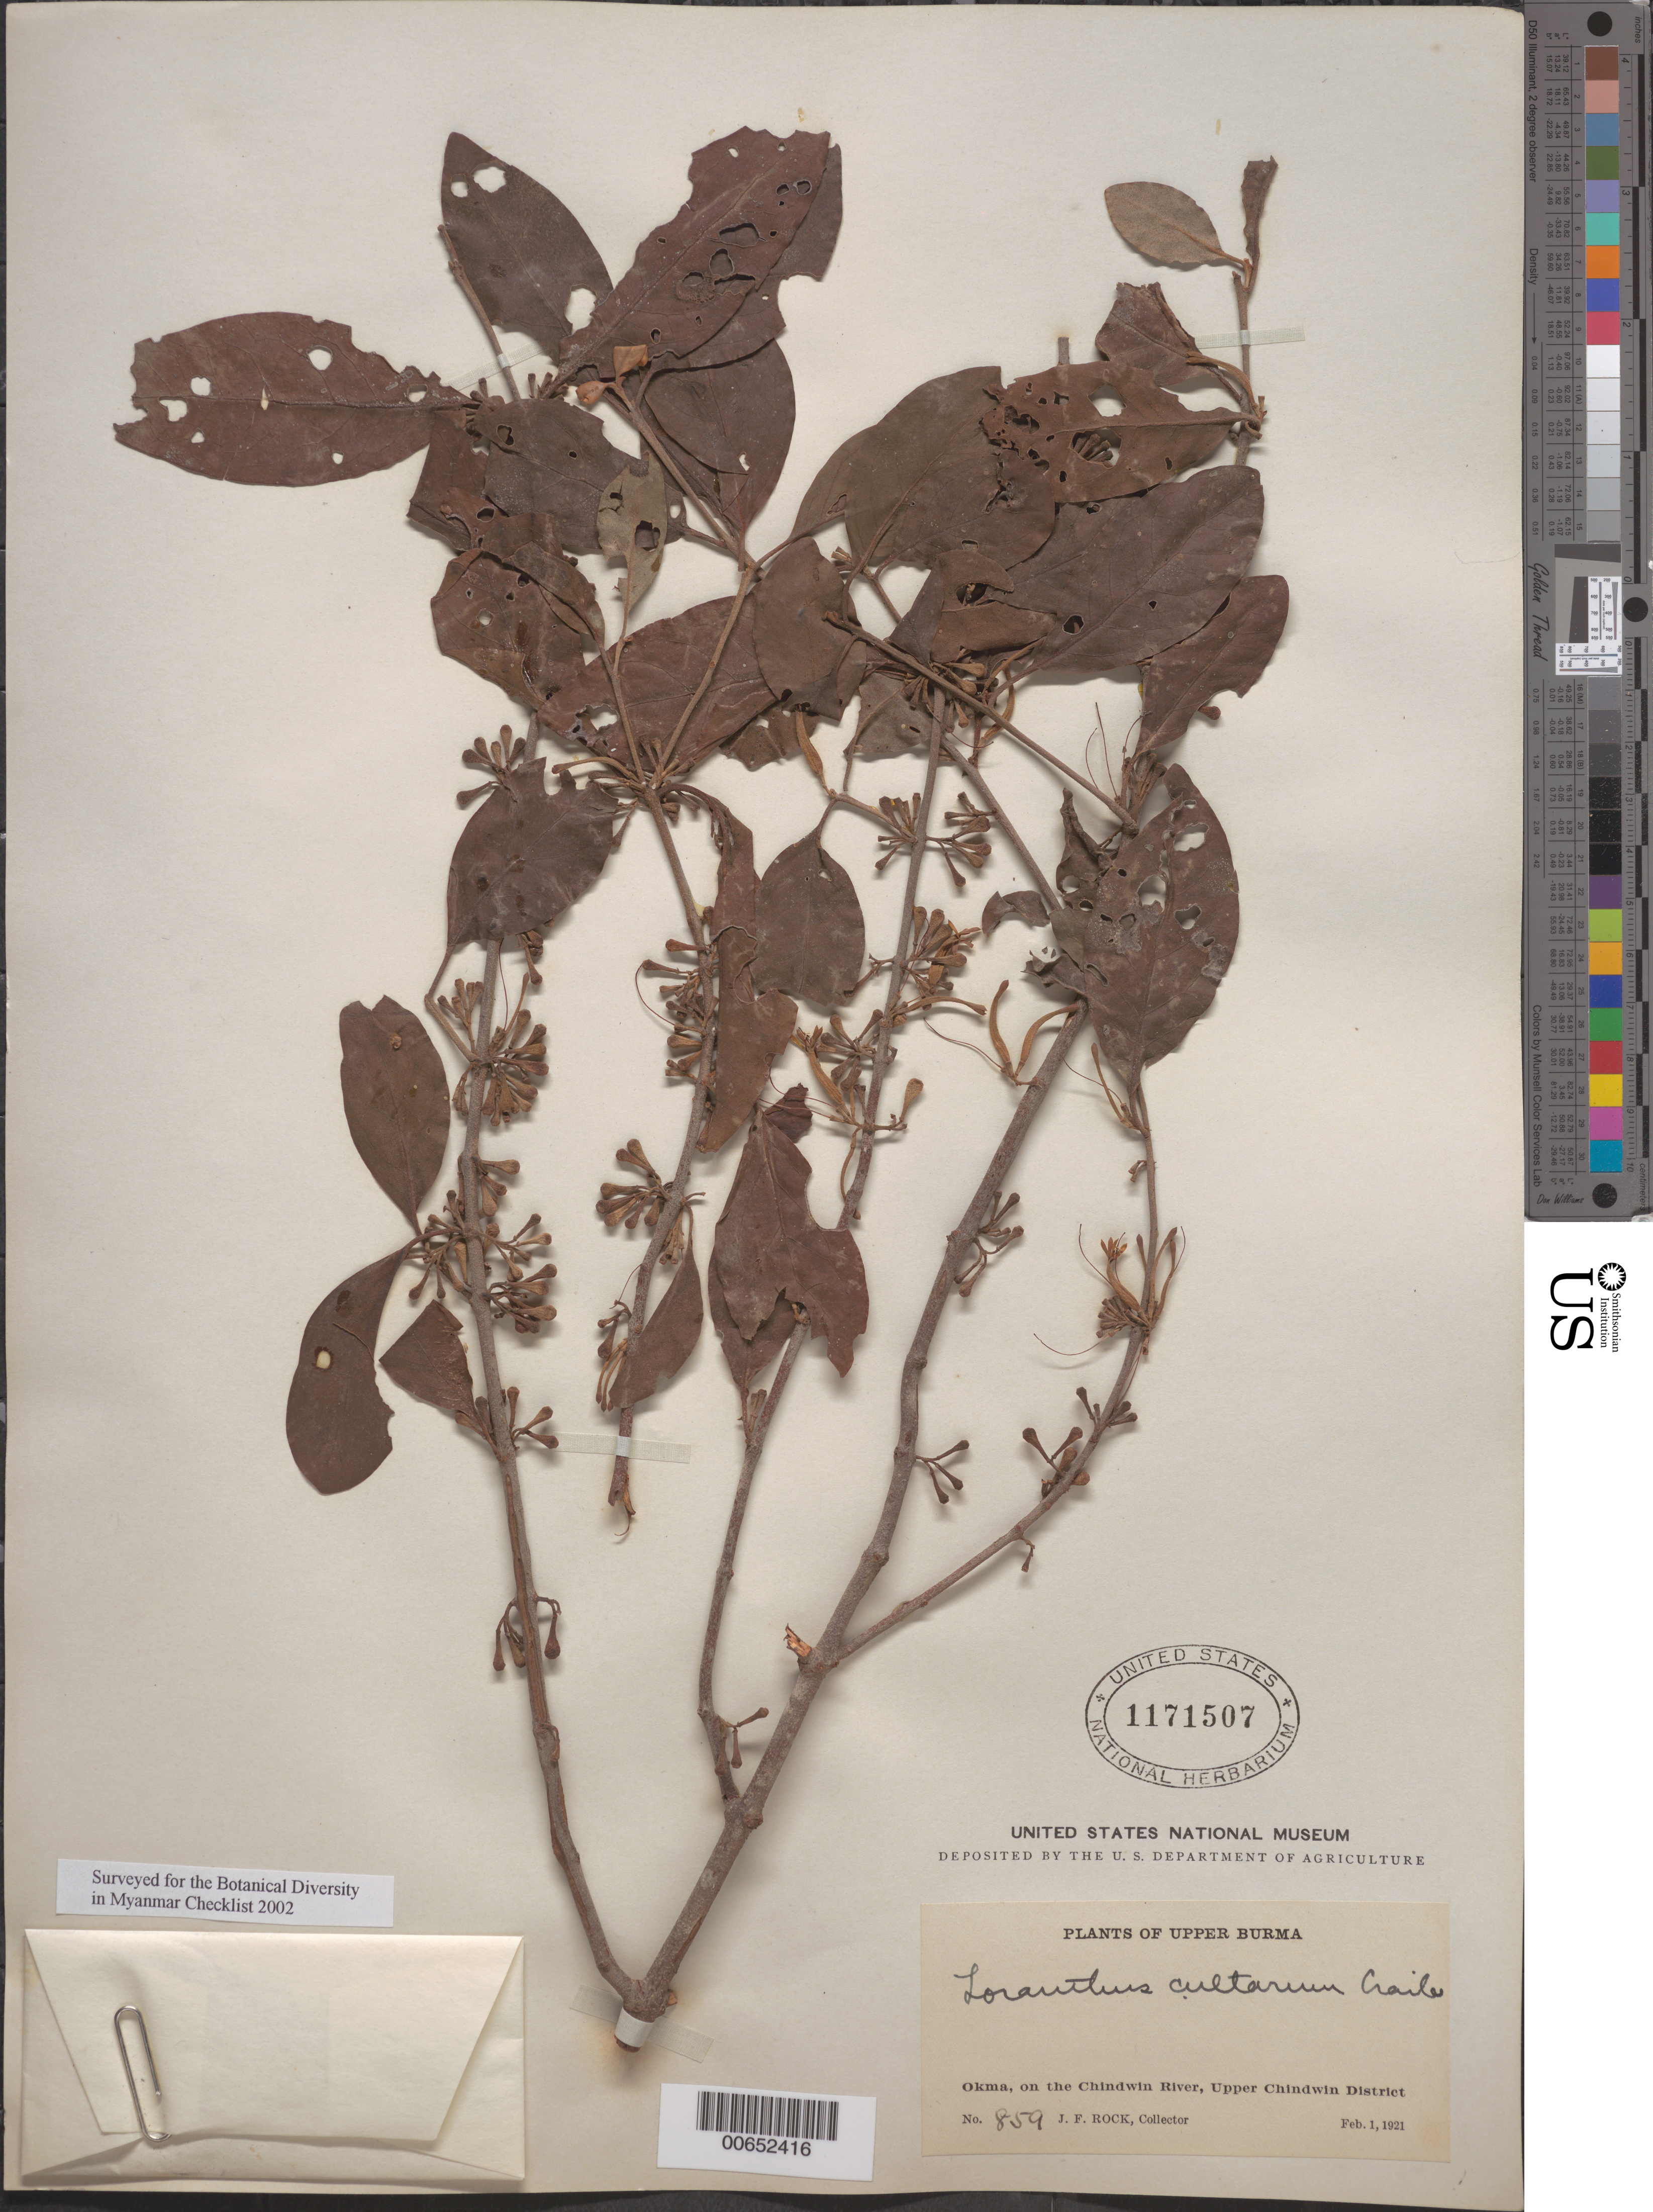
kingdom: Plantae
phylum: Tracheophyta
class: Magnoliopsida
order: Santalales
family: Loranthaceae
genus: Loranthus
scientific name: Loranthus cultarum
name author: Craib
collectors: J. F. Rock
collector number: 859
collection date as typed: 01 Feb 1921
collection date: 1921-02-01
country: Myanmar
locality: Upper Burma, Okma, on the Chindwin River.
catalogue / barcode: US 1171507